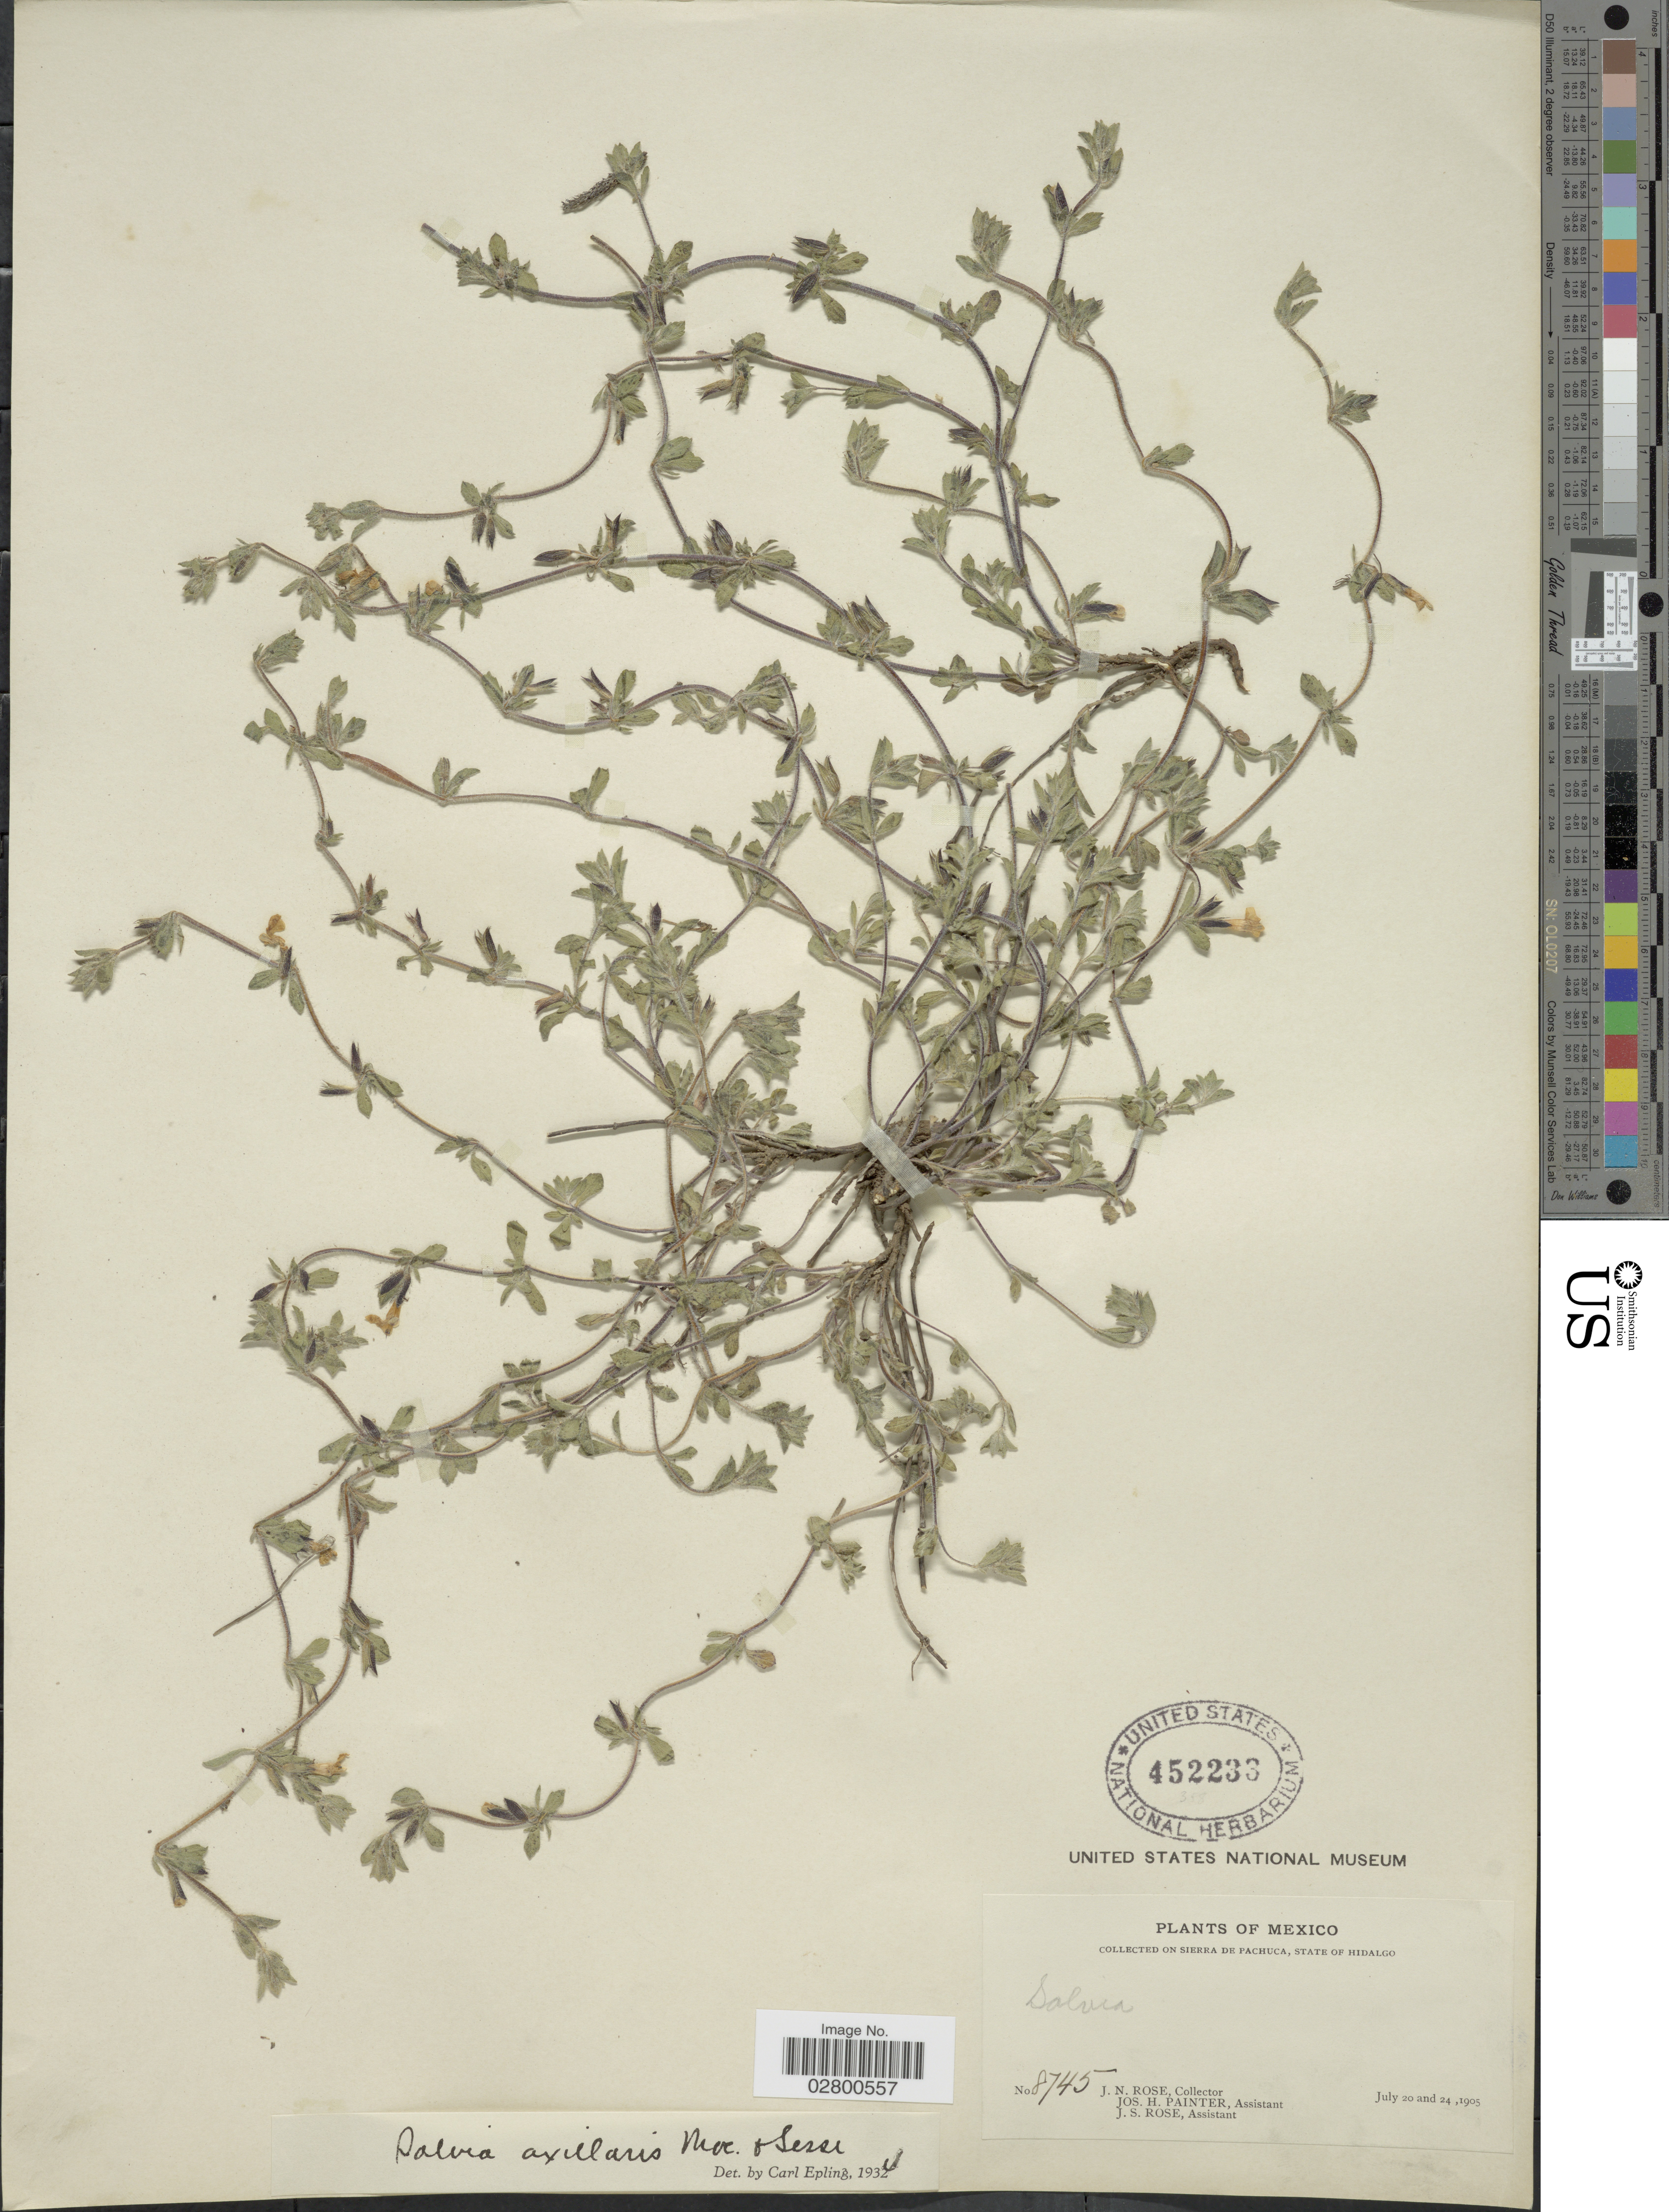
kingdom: Plantae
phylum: Tracheophyta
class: Magnoliopsida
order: Lamiales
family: Lamiaceae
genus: Salvia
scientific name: Salvia axillaris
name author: Moc. & Sessé ex Benth.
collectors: J. N. Rose, J. H. Painter & J. S. Rose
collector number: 8745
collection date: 1905-07-20/1905-07-24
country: Mexico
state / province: Hidalgo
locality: On Sierra de Pachuca.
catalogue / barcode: US 452233